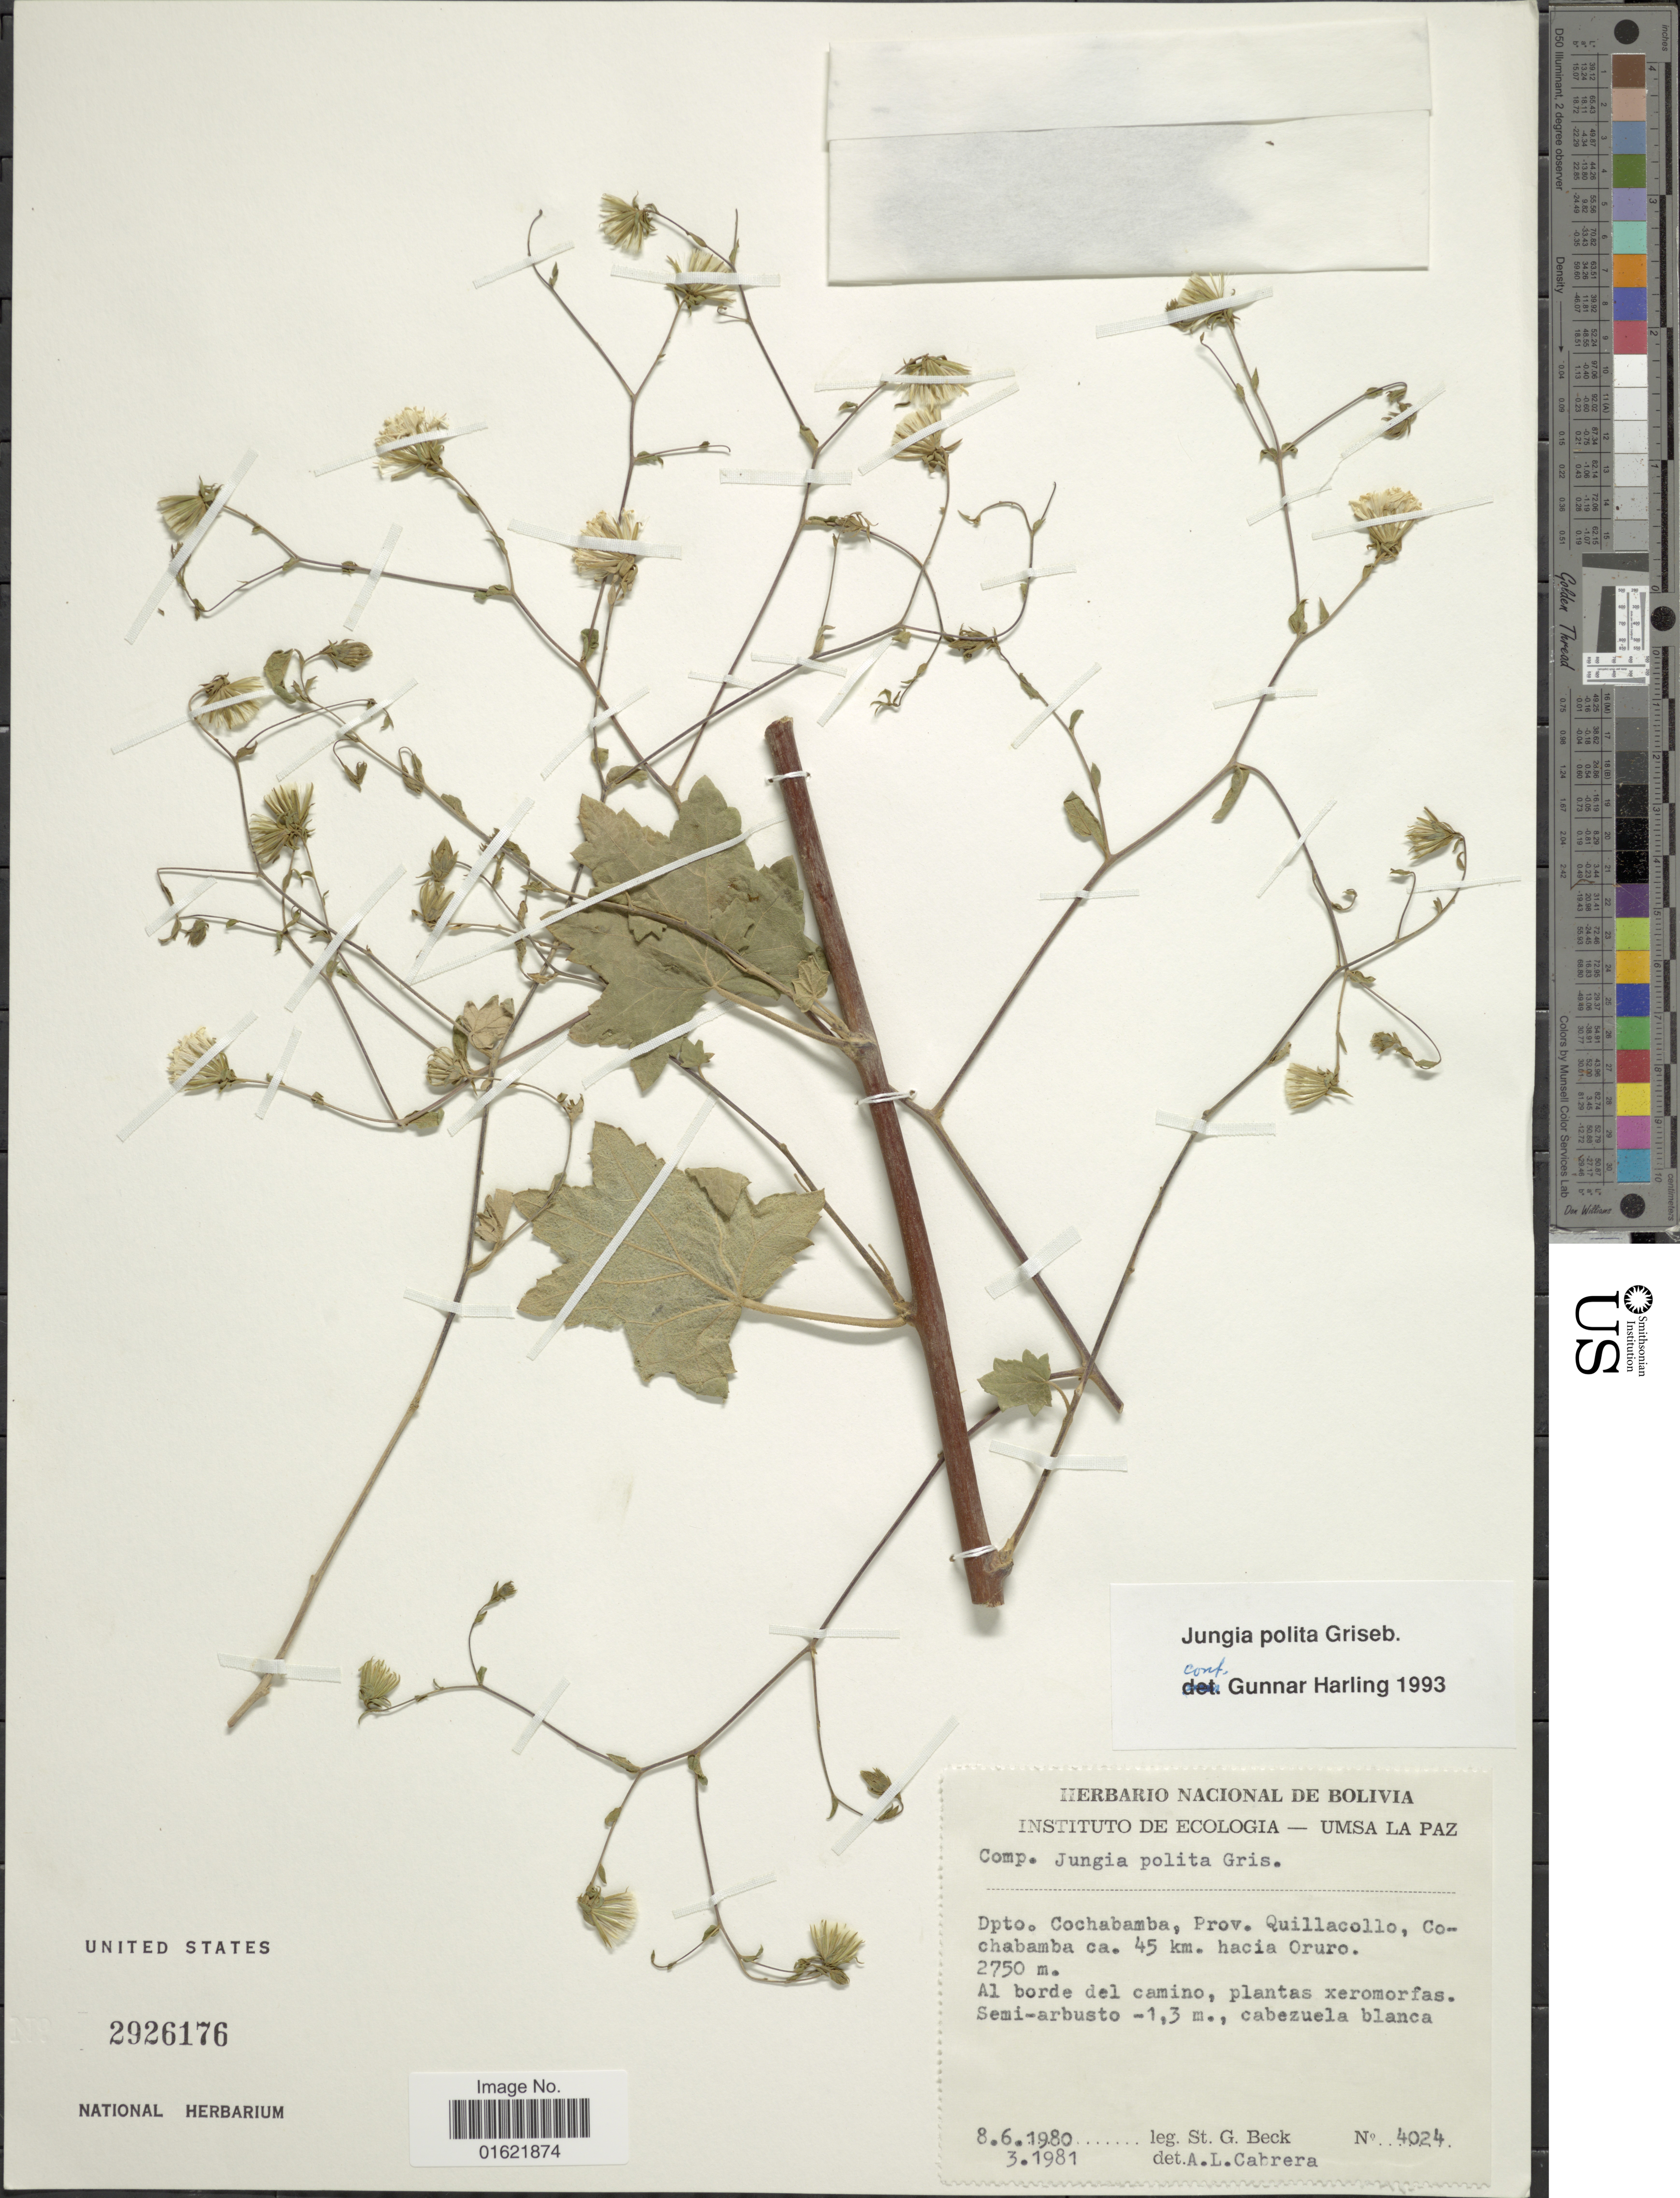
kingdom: Plantae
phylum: Tracheophyta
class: Magnoliopsida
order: Asterales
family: Asteraceae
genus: Jungia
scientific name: Jungia polita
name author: Griseb.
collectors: S. G. Beck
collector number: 4024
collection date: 1980-06-08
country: Bolivia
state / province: Cochabamba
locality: Dpto. Cochabamba. Prov. Quillacollo, Cochabamba 45 km hacia Oruro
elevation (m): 2750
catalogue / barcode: US 2926176